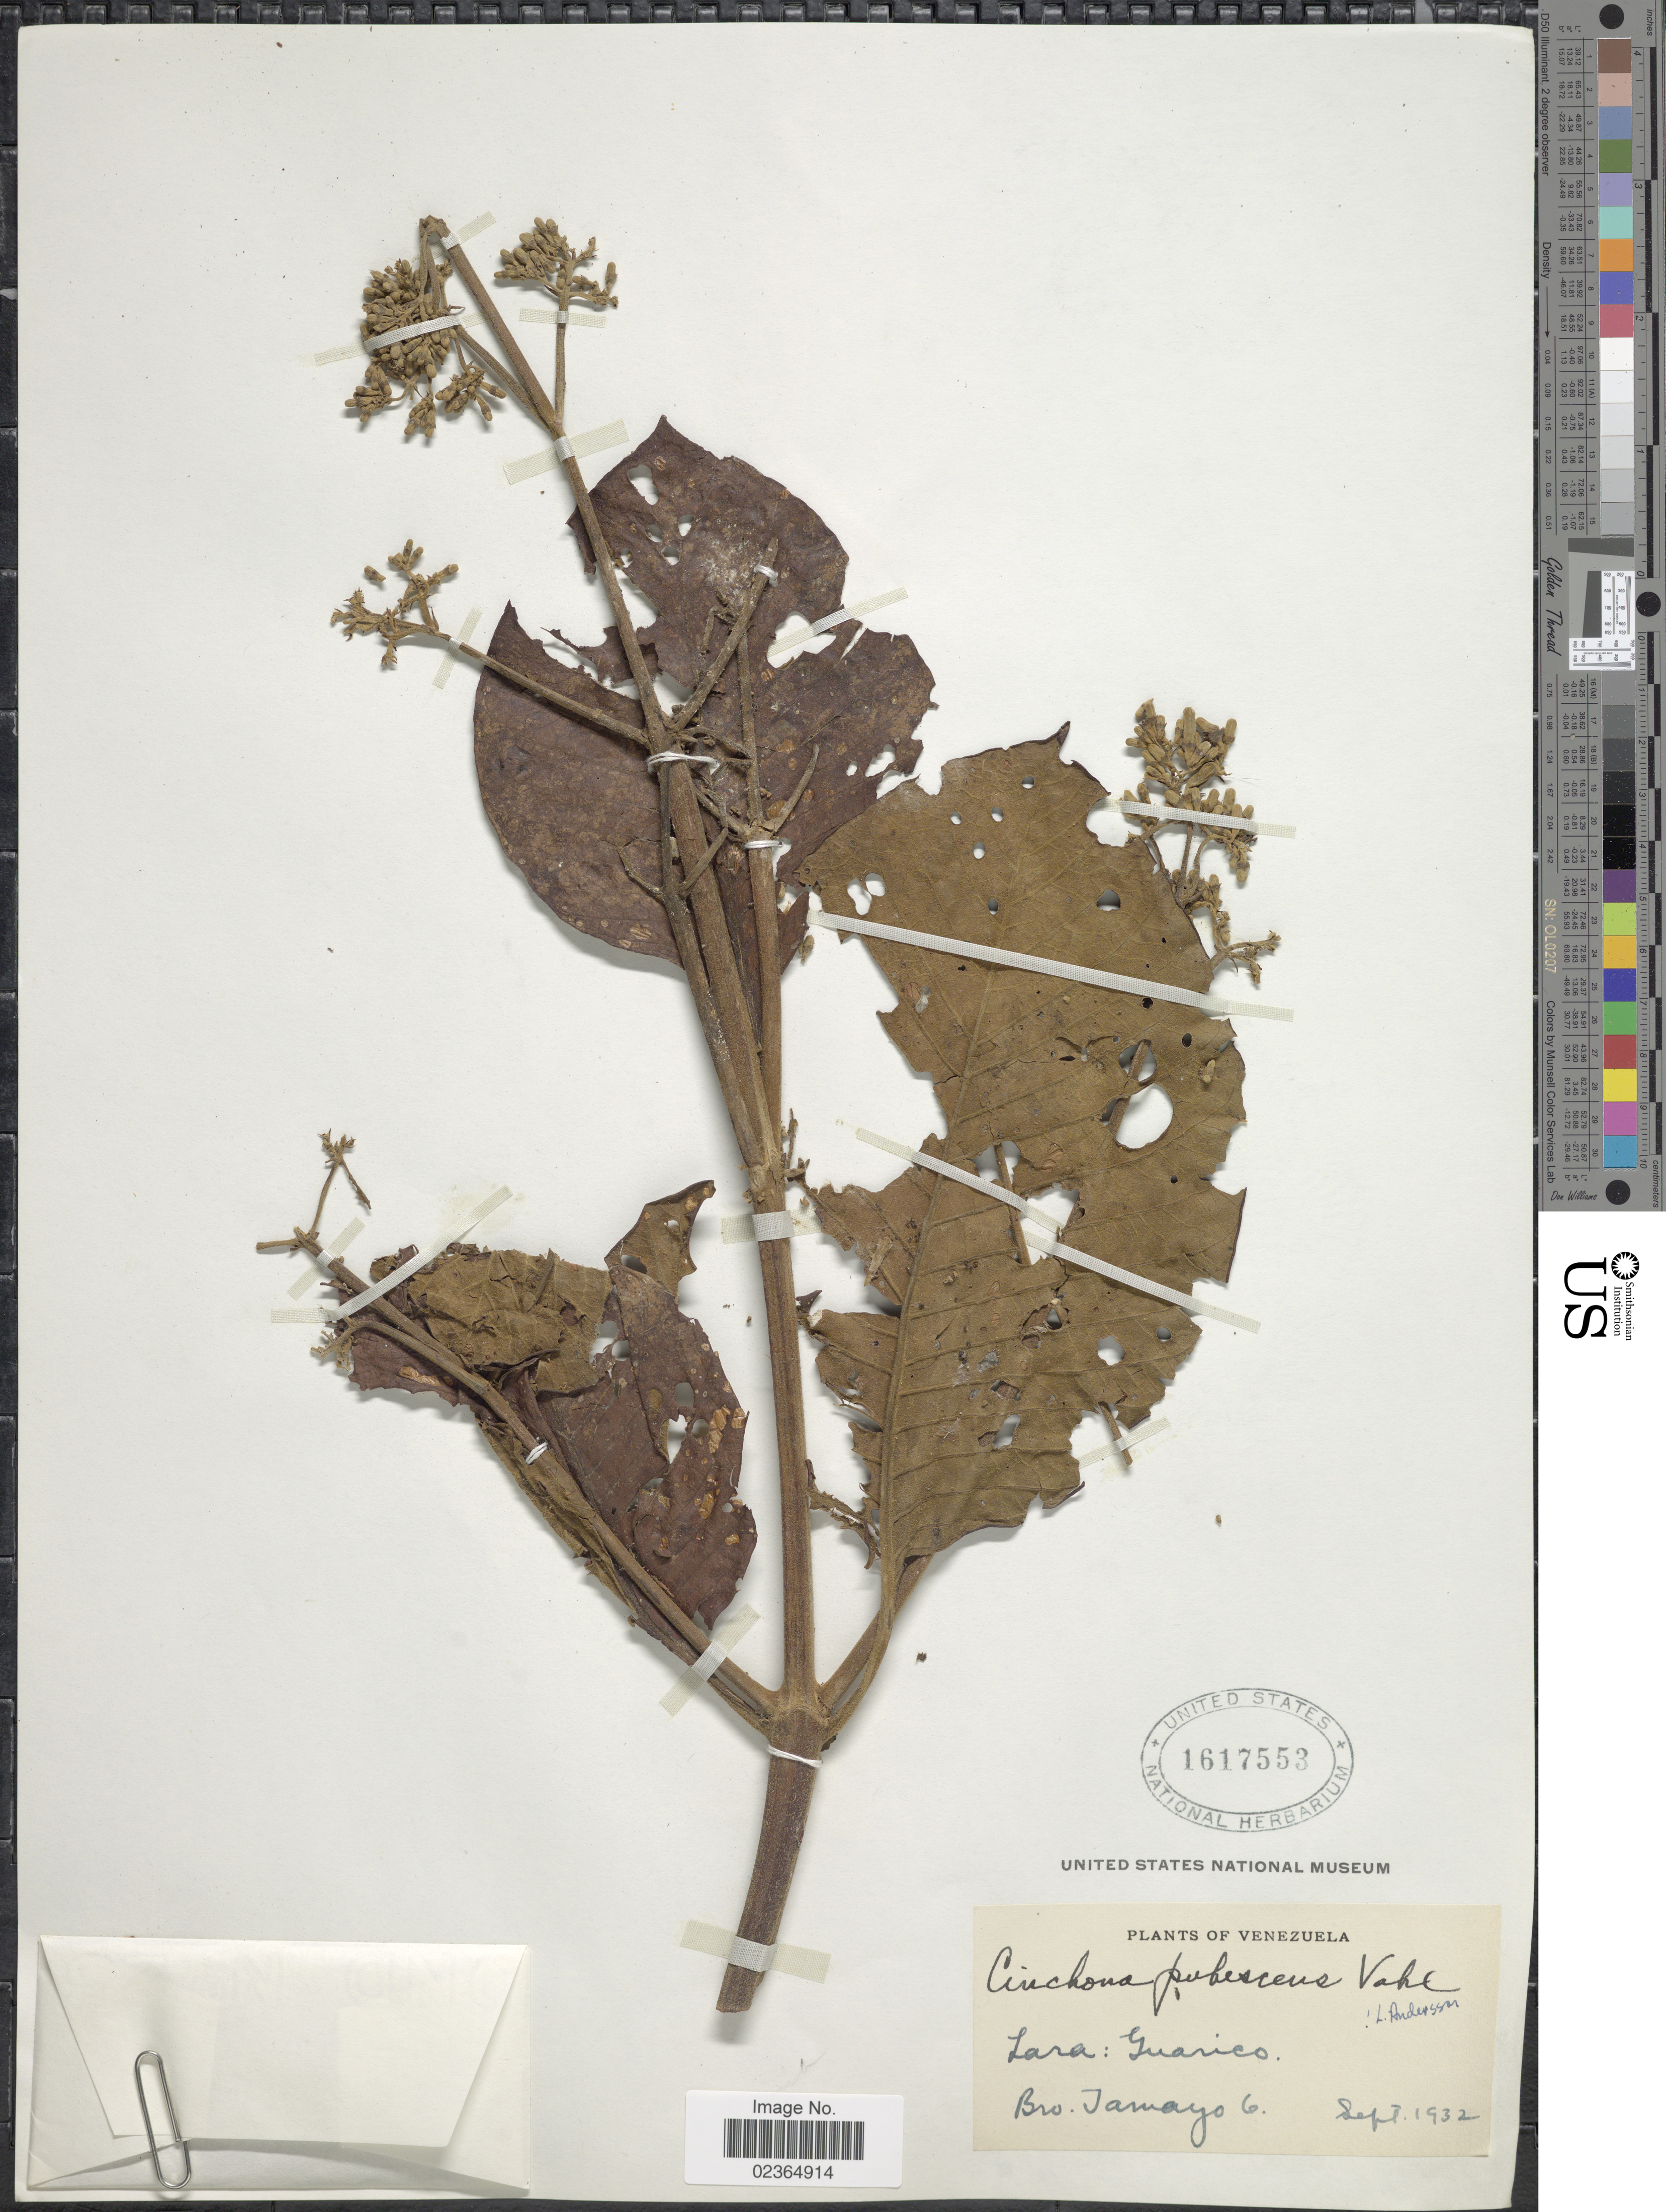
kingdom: Plantae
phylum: Tracheophyta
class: Magnoliopsida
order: Gentianales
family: Rubiaceae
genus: Cinchona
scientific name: Cinchona pubescens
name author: Vahl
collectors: -. Tamayo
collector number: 6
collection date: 1932-09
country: Venezuela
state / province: Lara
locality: Guarico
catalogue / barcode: US 1617553